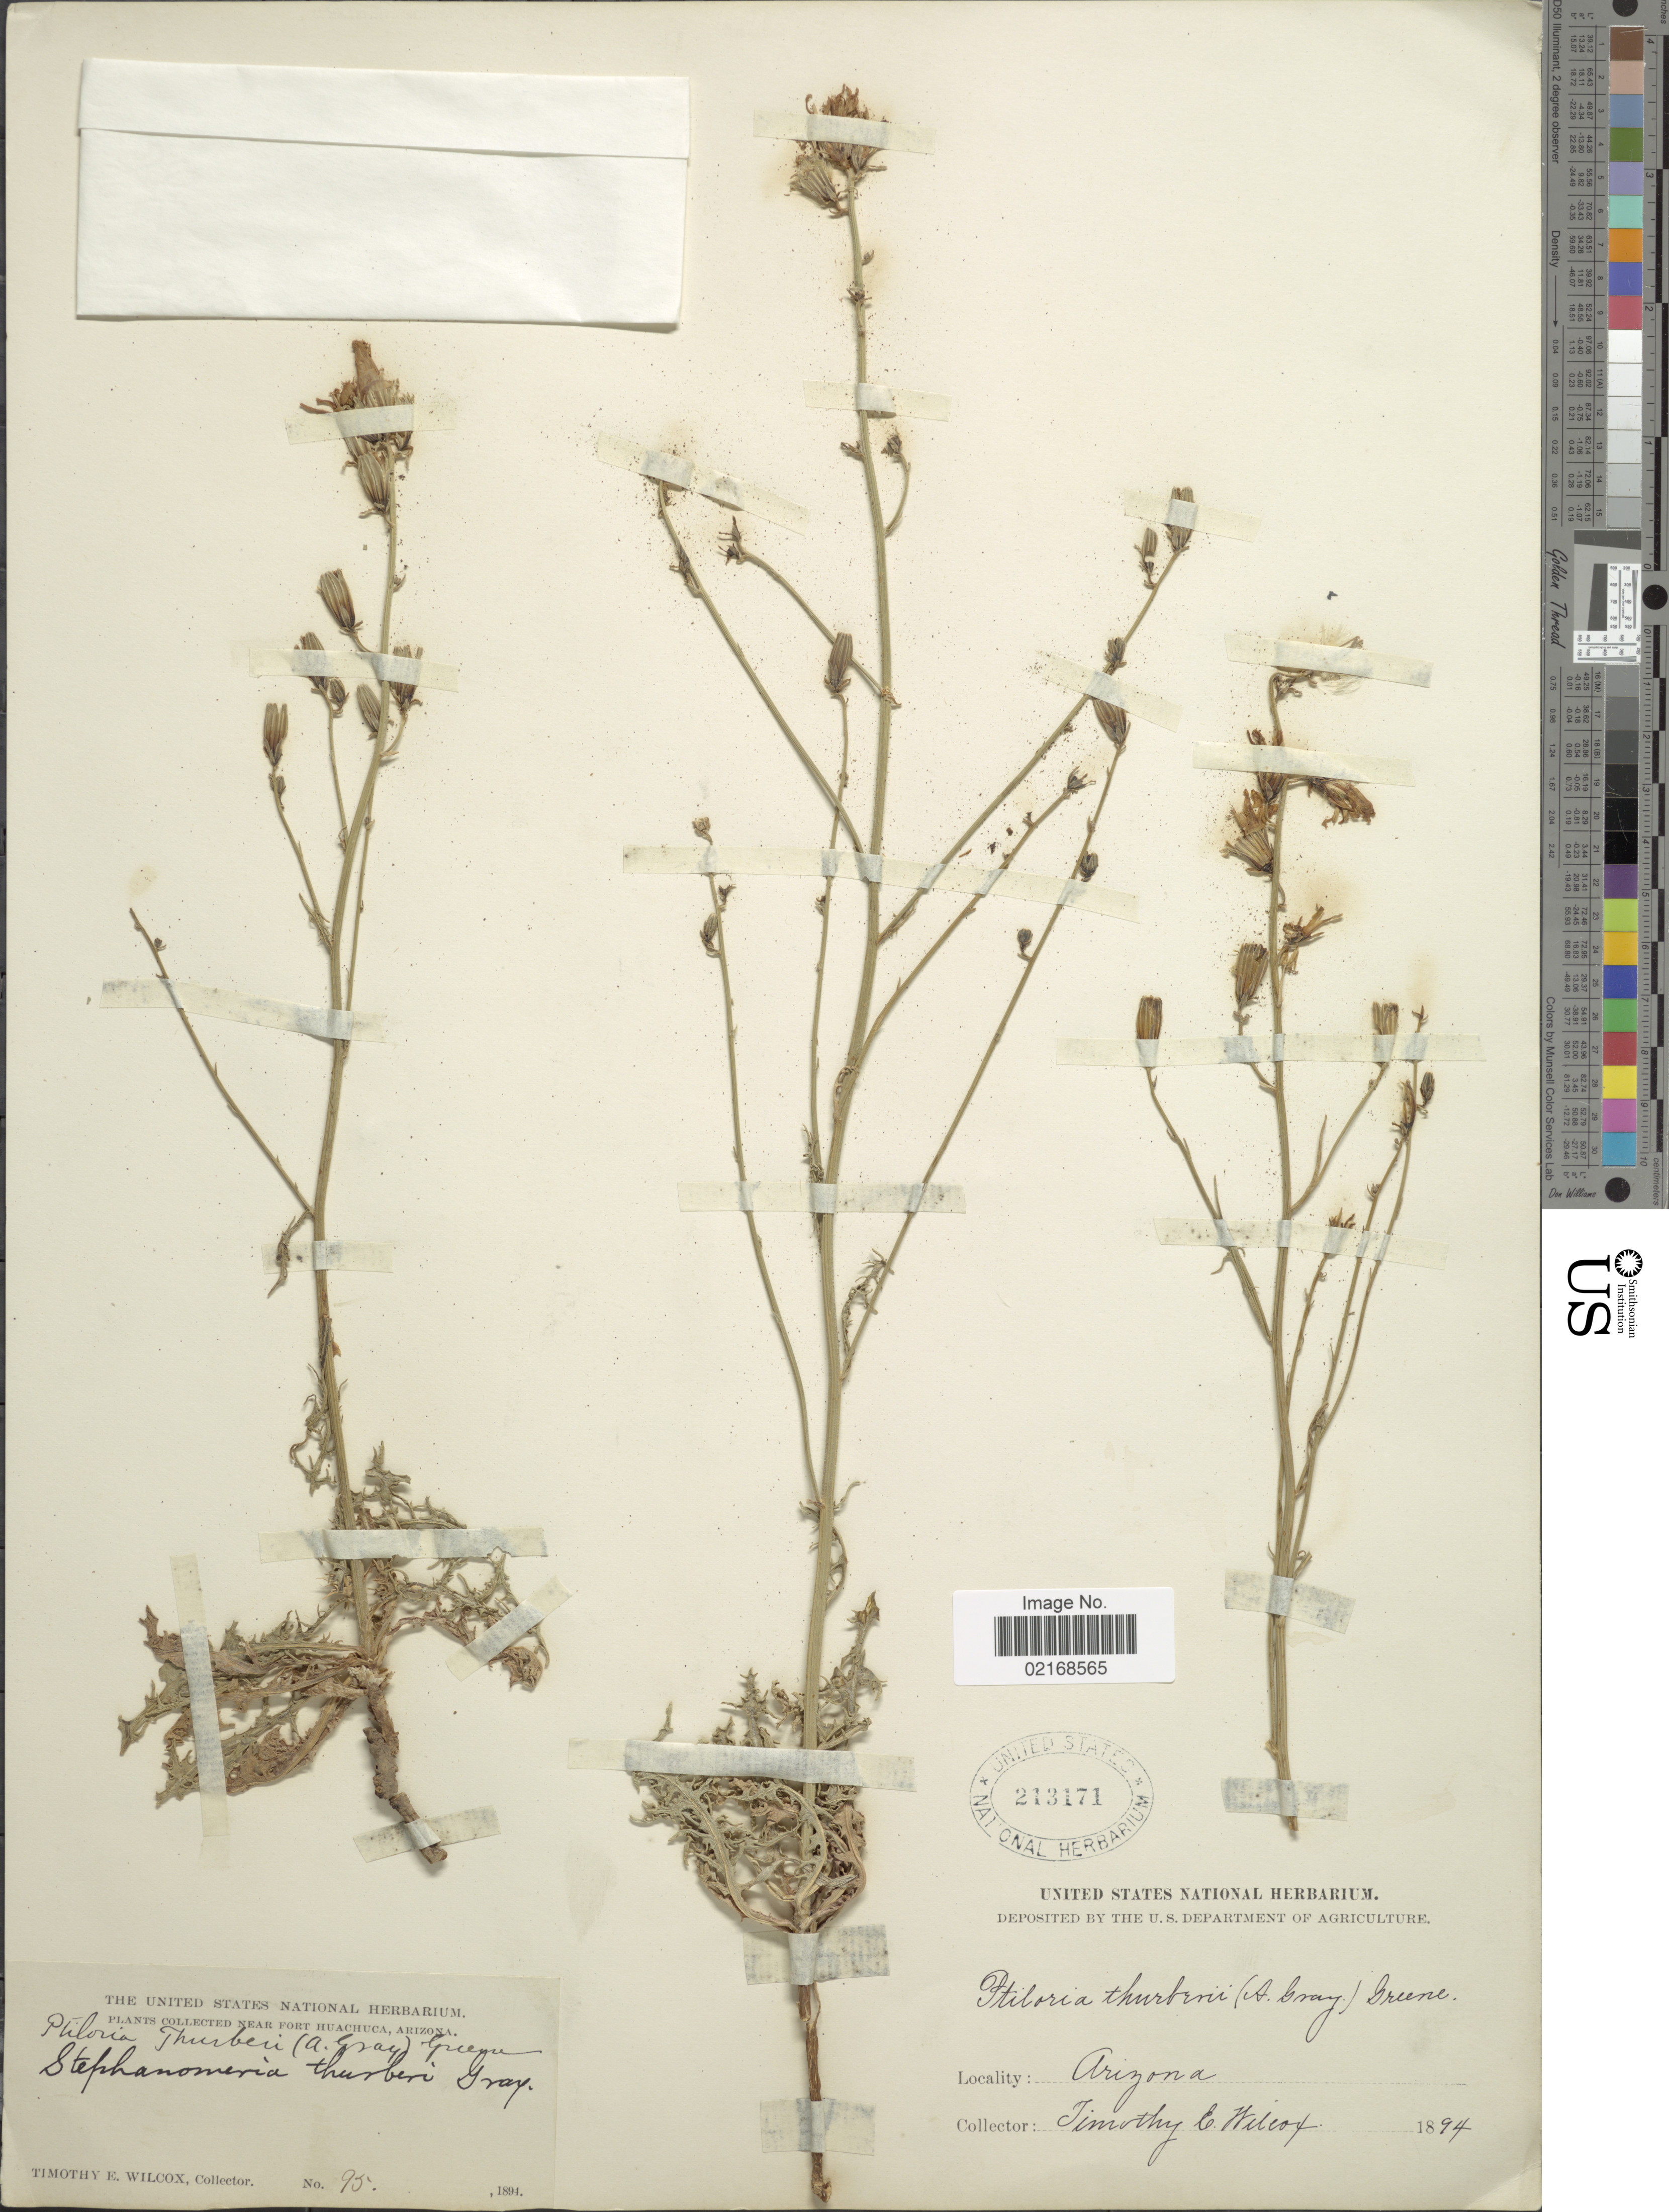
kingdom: Plantae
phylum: Tracheophyta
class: Magnoliopsida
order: Asterales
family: Asteraceae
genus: Stephanomeria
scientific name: Stephanomeria thurberi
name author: A. Gray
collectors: T. E. Wilcox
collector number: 95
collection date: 1894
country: United States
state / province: Arizona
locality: Near Fort Huachuca, Arizona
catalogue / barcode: US 213171